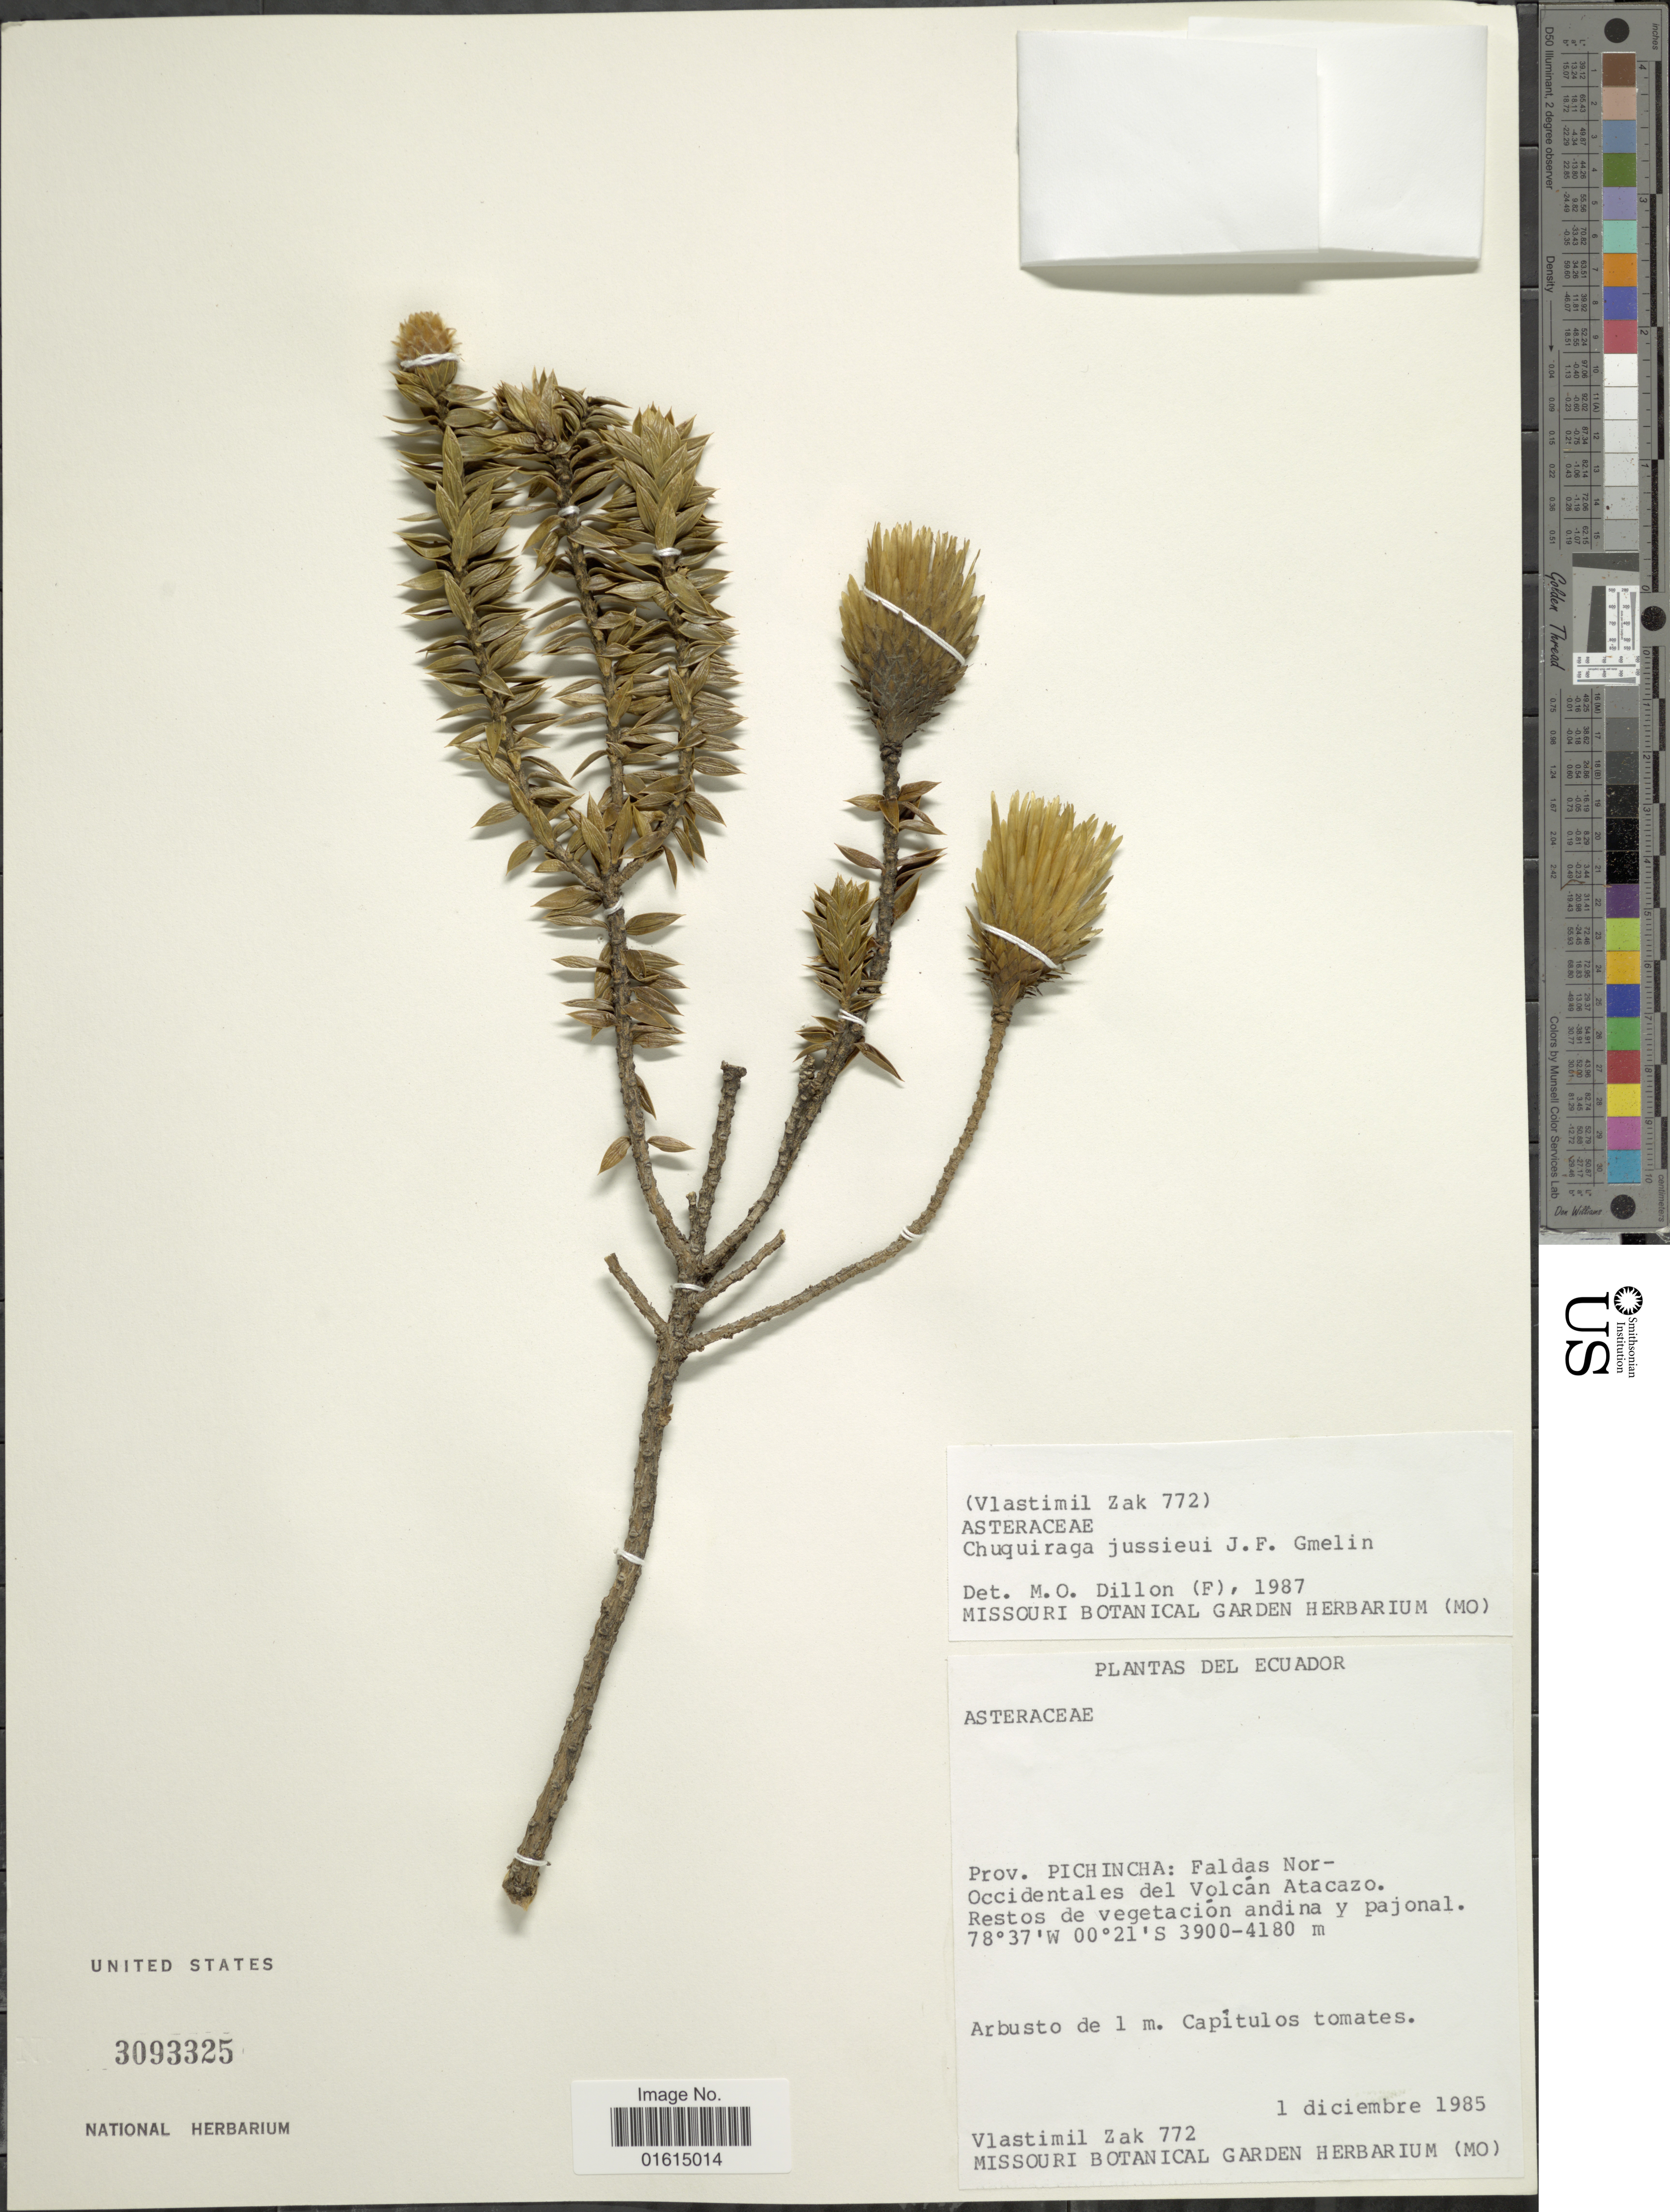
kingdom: Plantae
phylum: Tracheophyta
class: Magnoliopsida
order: Asterales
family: Asteraceae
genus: Chuquiraga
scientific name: Chuquiraga jussieui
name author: J.F. Gmel.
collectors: V. Zak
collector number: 772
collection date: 1985-12-01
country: Ecuador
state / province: Pichincha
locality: Prov. Pichincha, Faldas Nor-Occidentales del Volcan Atacazo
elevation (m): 3900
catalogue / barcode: US 3093325